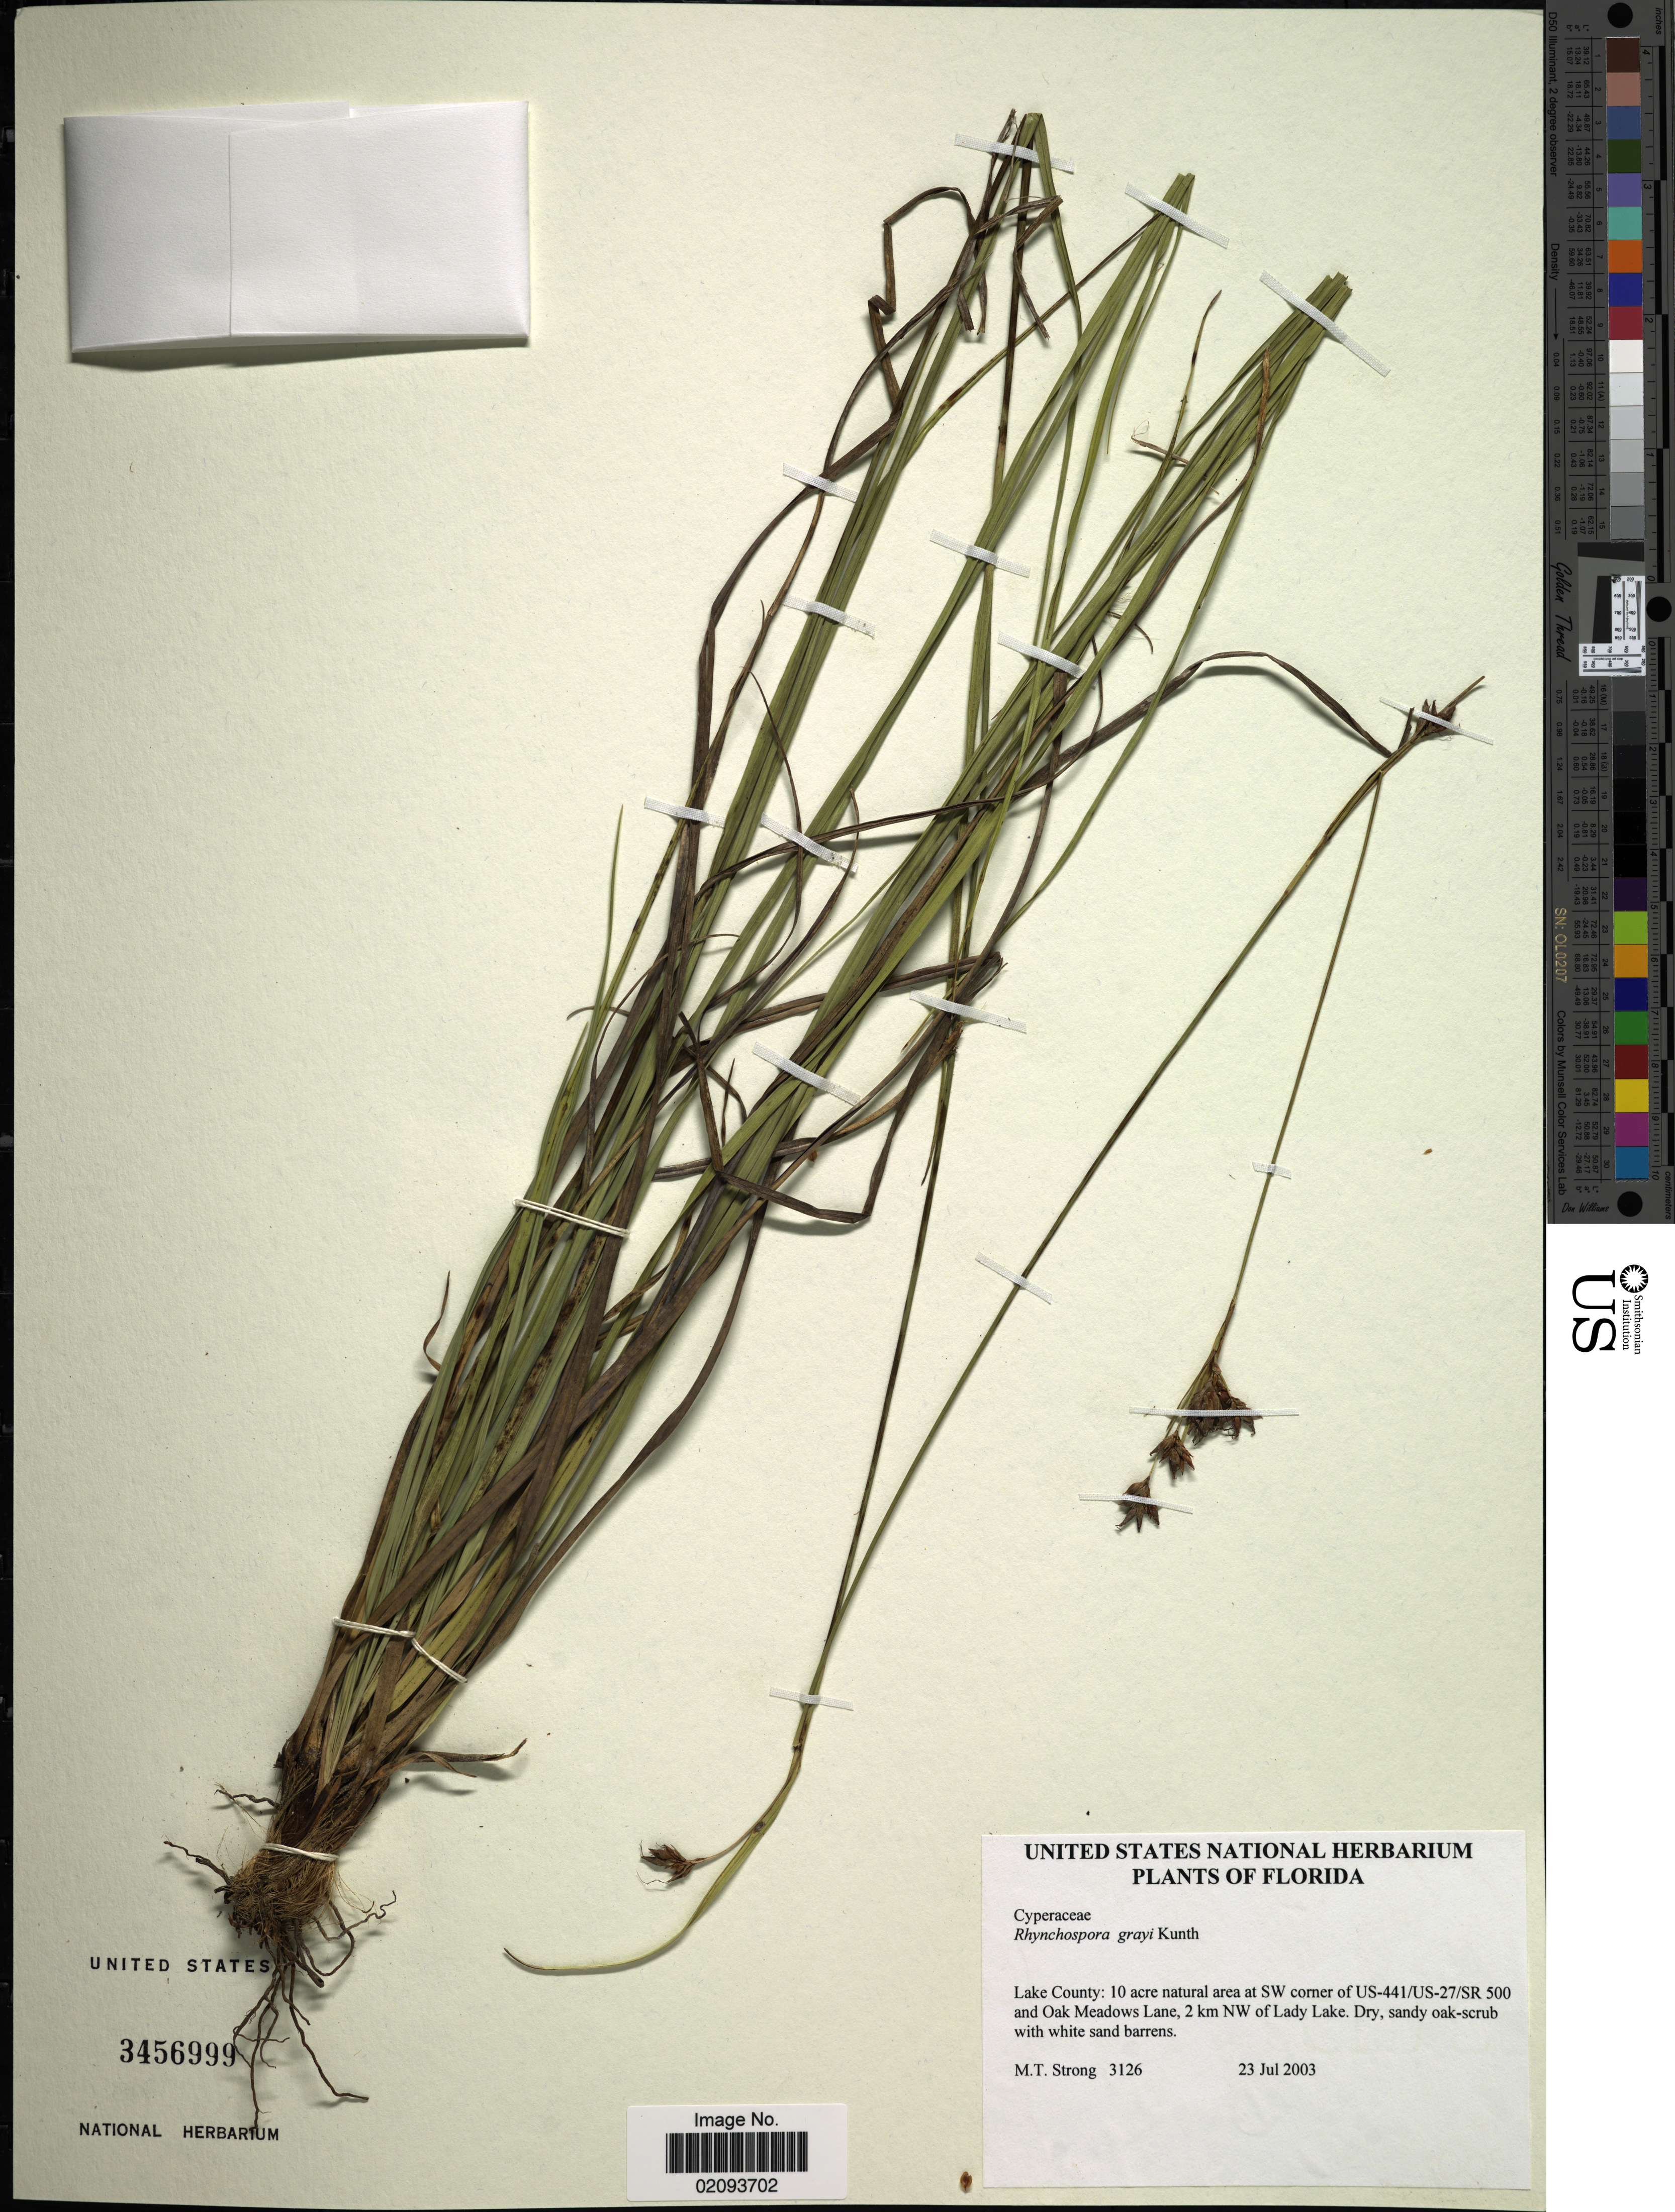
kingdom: Plantae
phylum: Tracheophyta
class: Liliopsida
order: Poales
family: Cyperaceae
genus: Rhynchospora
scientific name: Rhynchospora grayi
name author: Kunth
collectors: M. T. Strong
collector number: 3126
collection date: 2003-07-23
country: United States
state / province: Florida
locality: Lake County: 10 acre natural area at SW corner of US-44/US-27/SR 500 and Oak Meadows Lane, 2 km NW of Lady Lake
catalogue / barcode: US 3456999